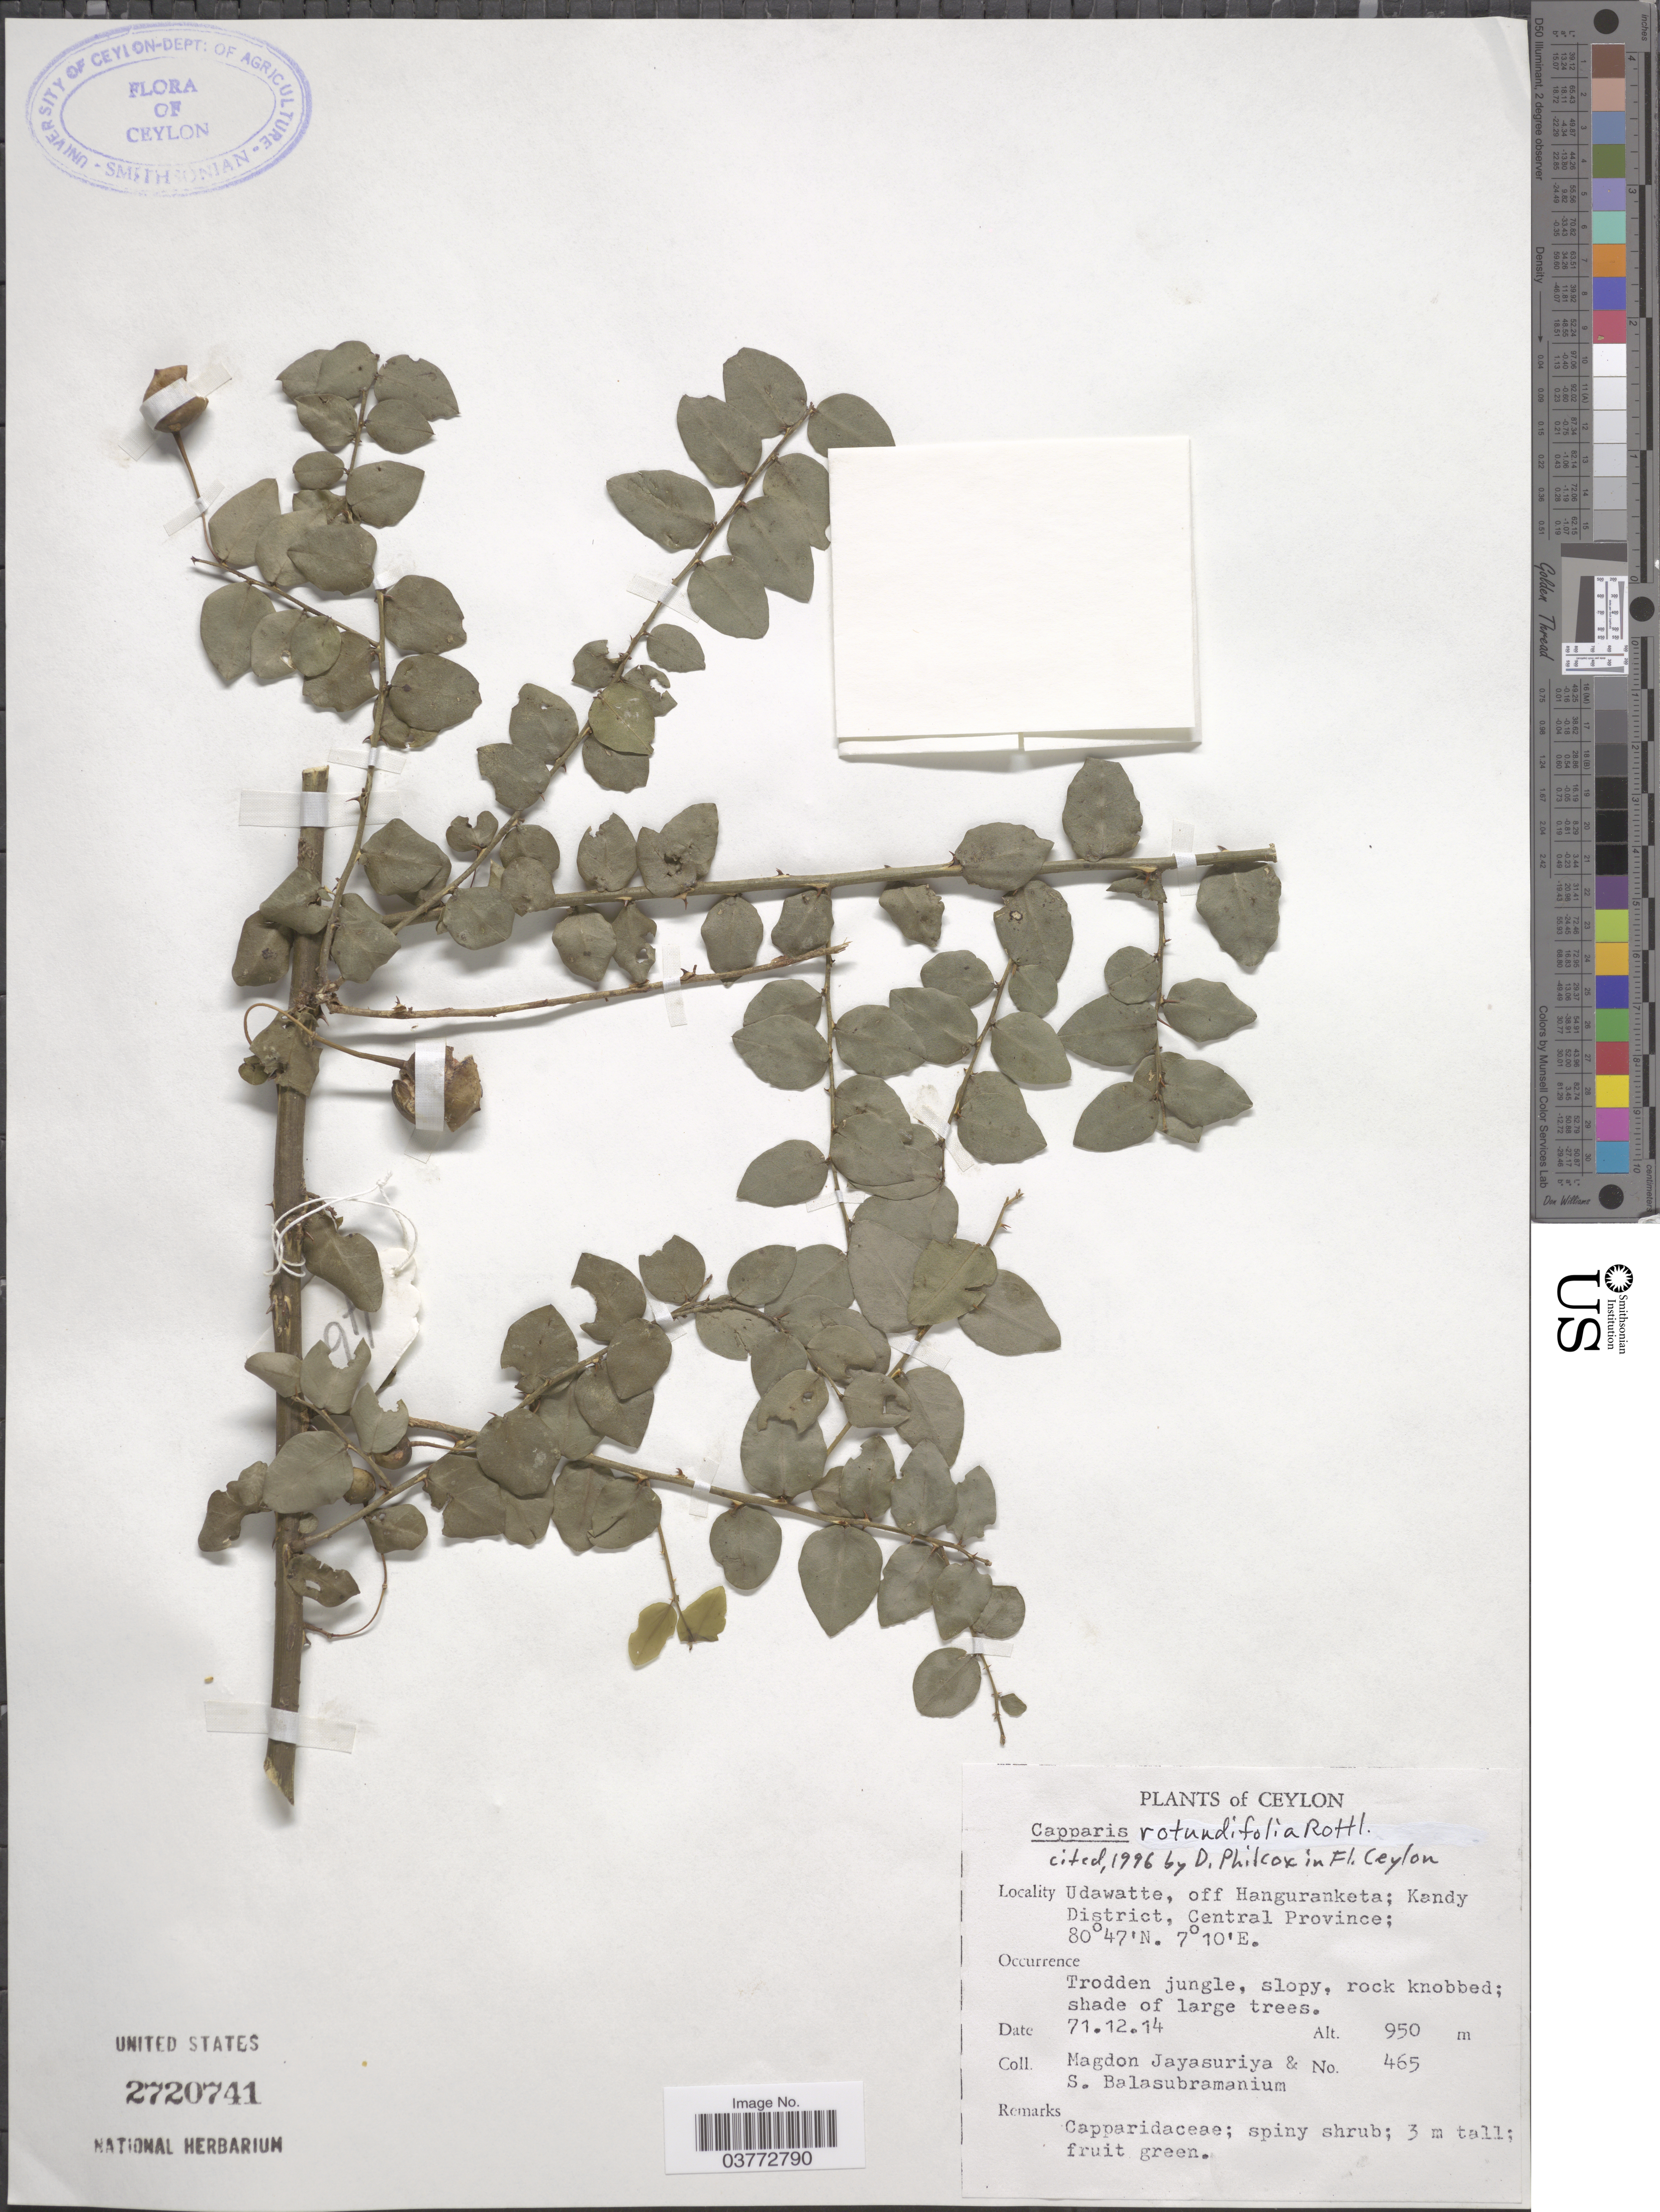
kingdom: Plantae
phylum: Tracheophyta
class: Magnoliopsida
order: Brassicales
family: Capparaceae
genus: Capparis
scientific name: Capparis rotundifolia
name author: Rottler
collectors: A. H. Jayasuriya & S. Balasubramanium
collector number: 465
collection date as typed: Transcribed d/m/y: 14/12/71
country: Sri Lanka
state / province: Central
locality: Ceylon. Udawatte, off Hanguranketa; Kandy District.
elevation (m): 950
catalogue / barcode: US 2720741